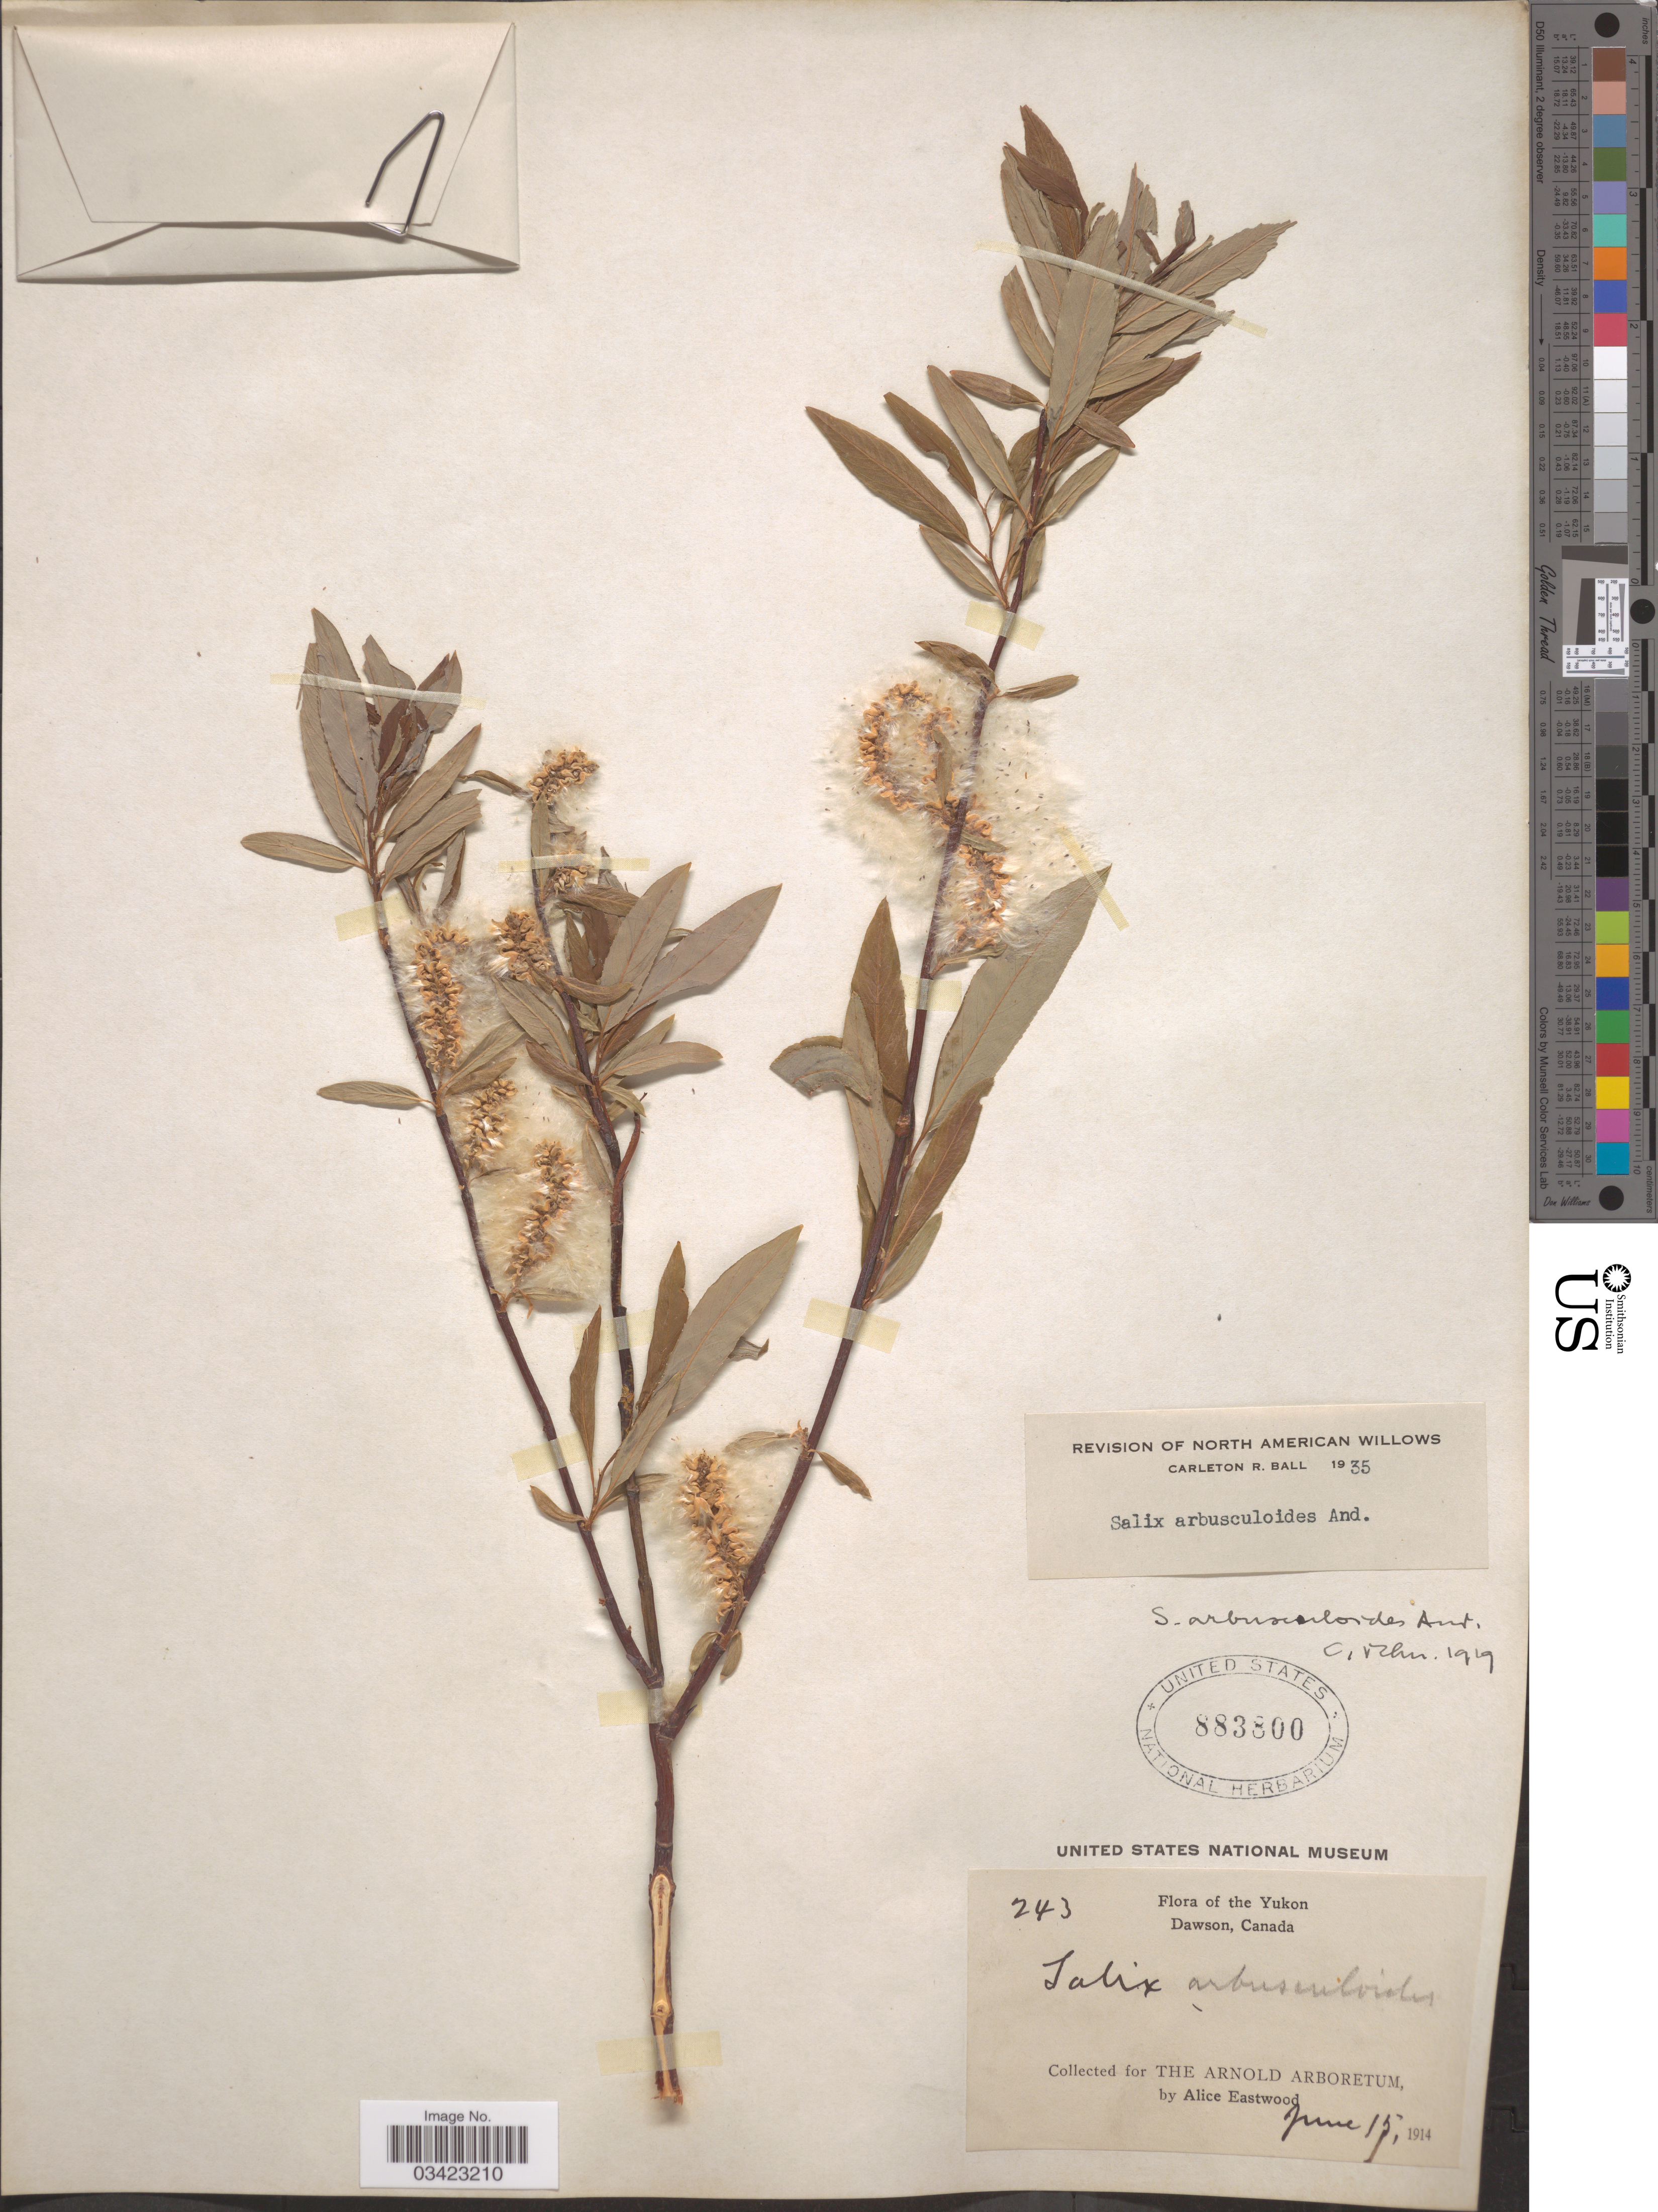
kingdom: Plantae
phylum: Tracheophyta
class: Magnoliopsida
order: Malpighiales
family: Salicaceae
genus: Salix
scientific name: Salix arbusculoides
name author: Andersson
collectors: A. Eastwood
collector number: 243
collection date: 1914-06-15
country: Canada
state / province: Yukon Territory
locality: Yukon. Dawson.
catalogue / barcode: US 883800